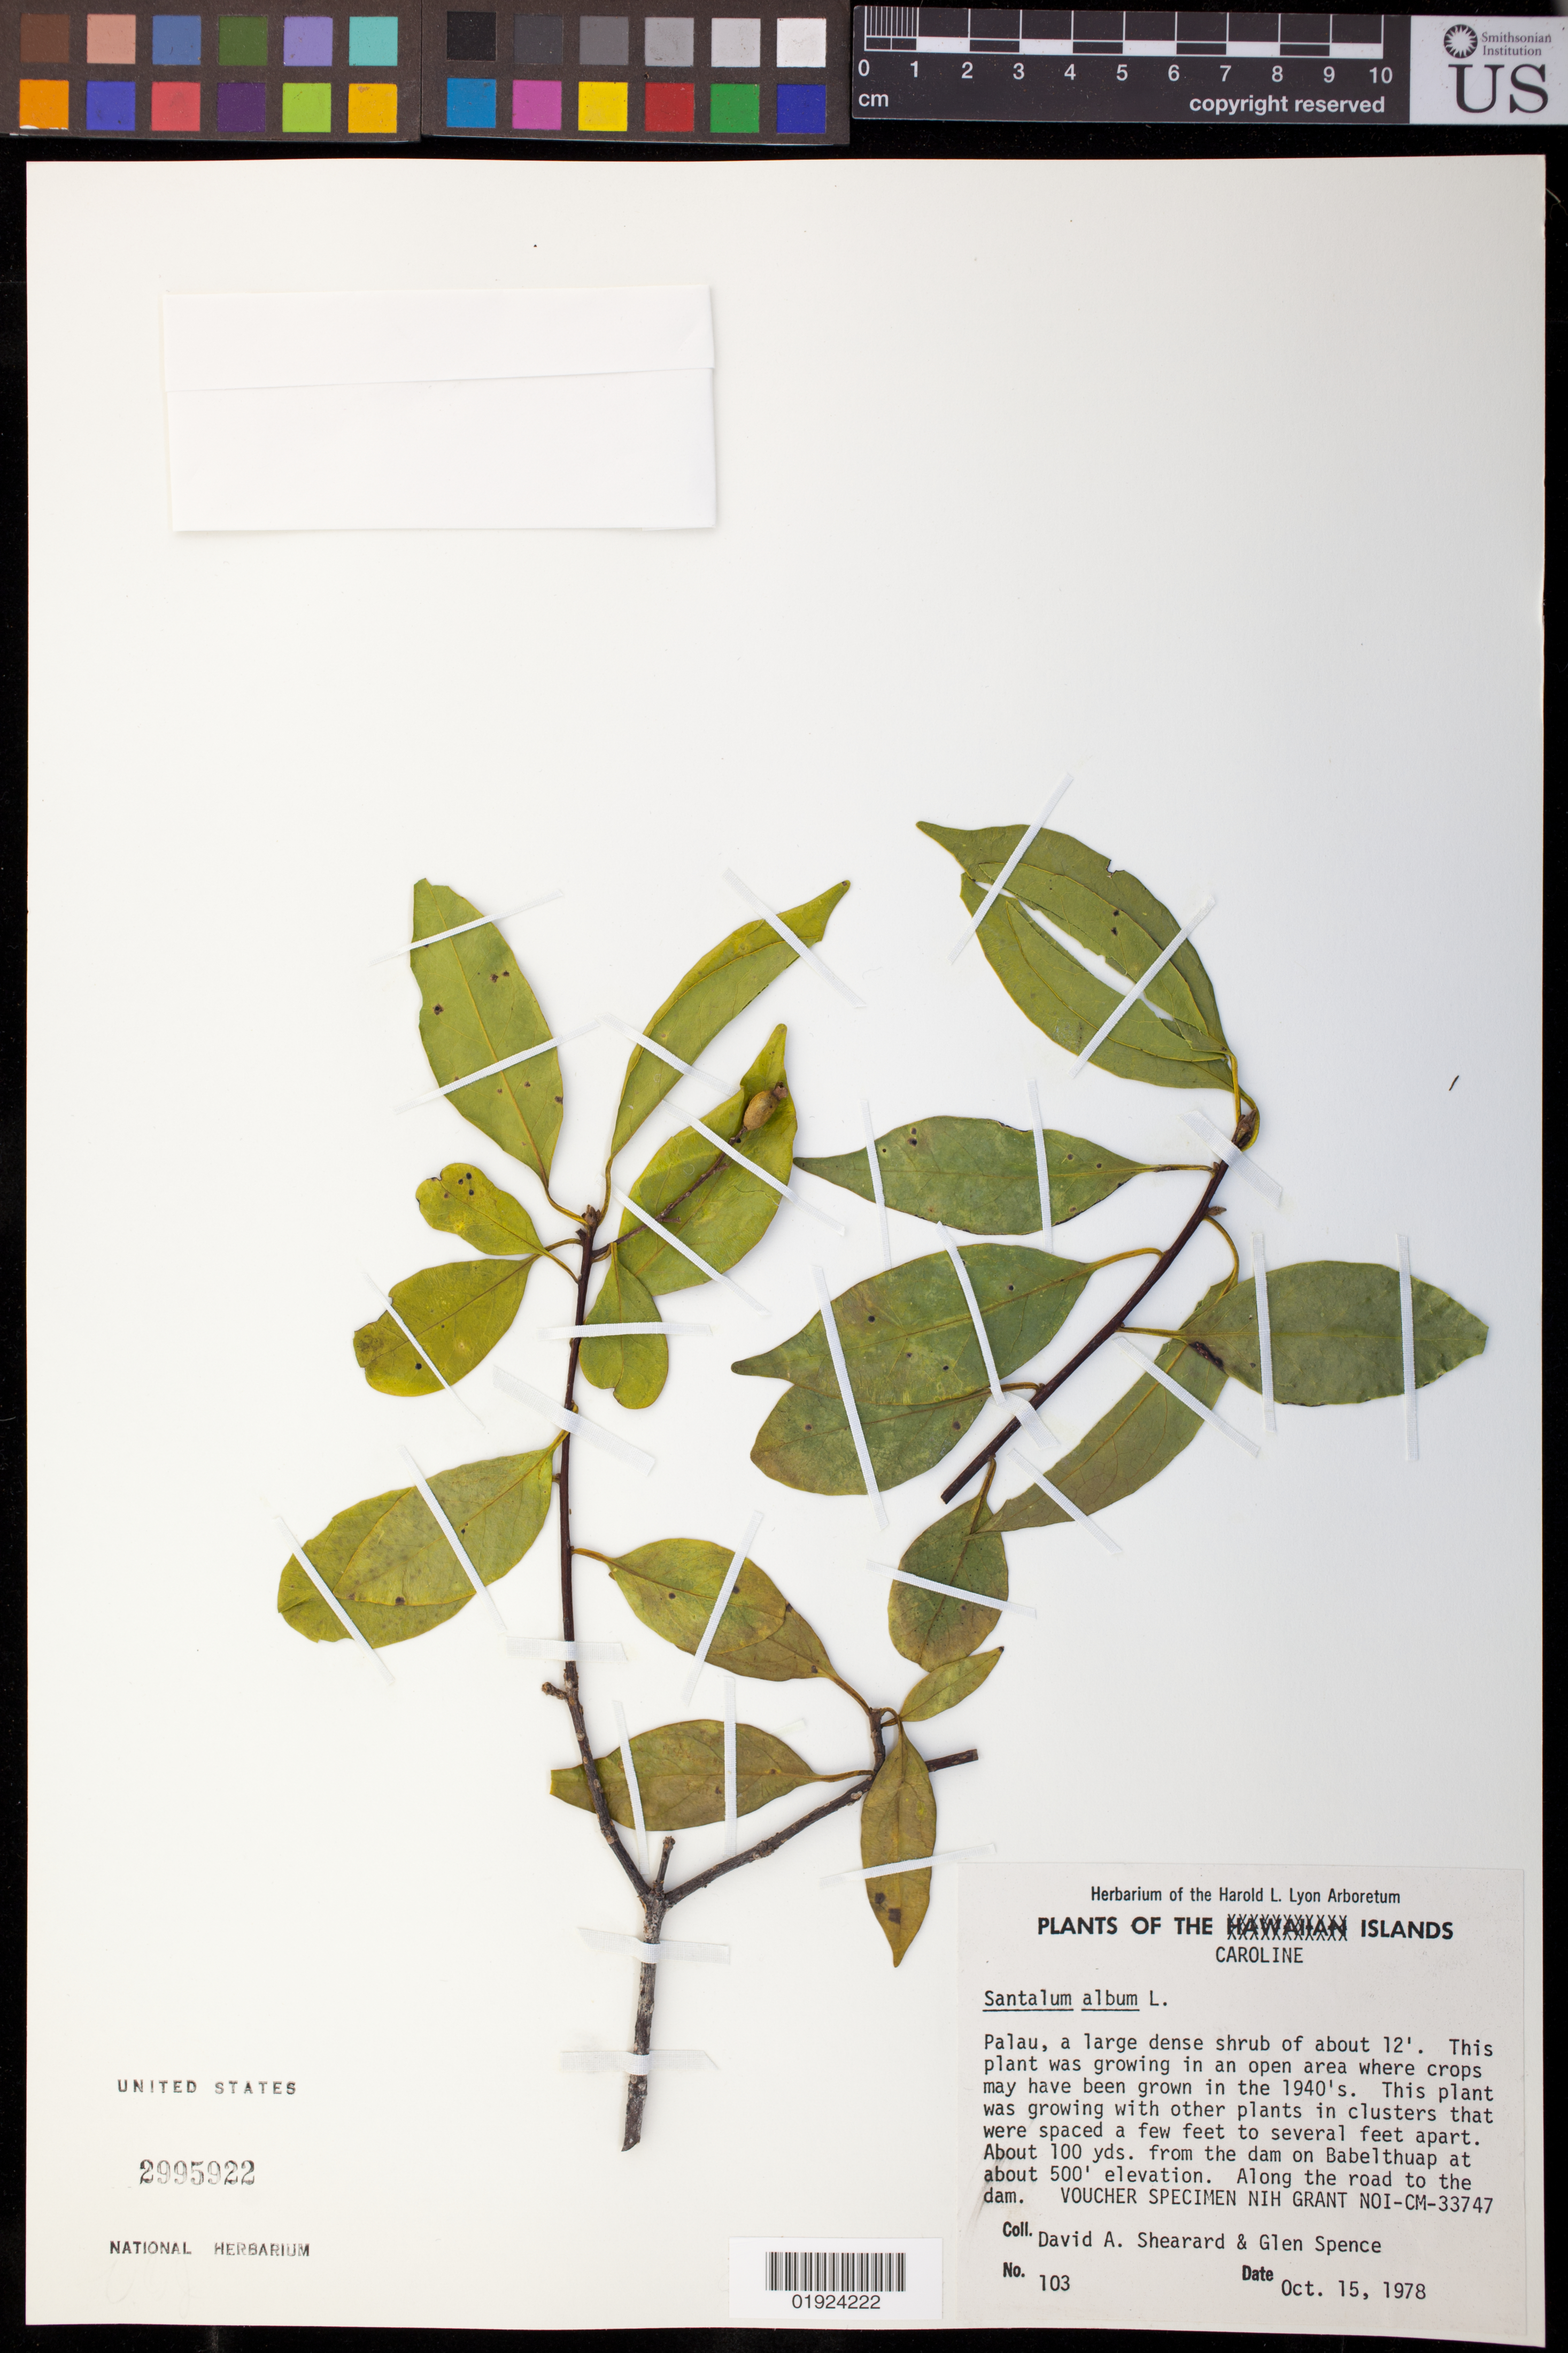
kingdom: Plantae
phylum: Tracheophyta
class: Magnoliopsida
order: Santalales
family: Santalaceae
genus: Santalum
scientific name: Santalum album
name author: L.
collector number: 103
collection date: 1978-10-15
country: Papua New Guinea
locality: Caroline Islands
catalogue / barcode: US 2995922